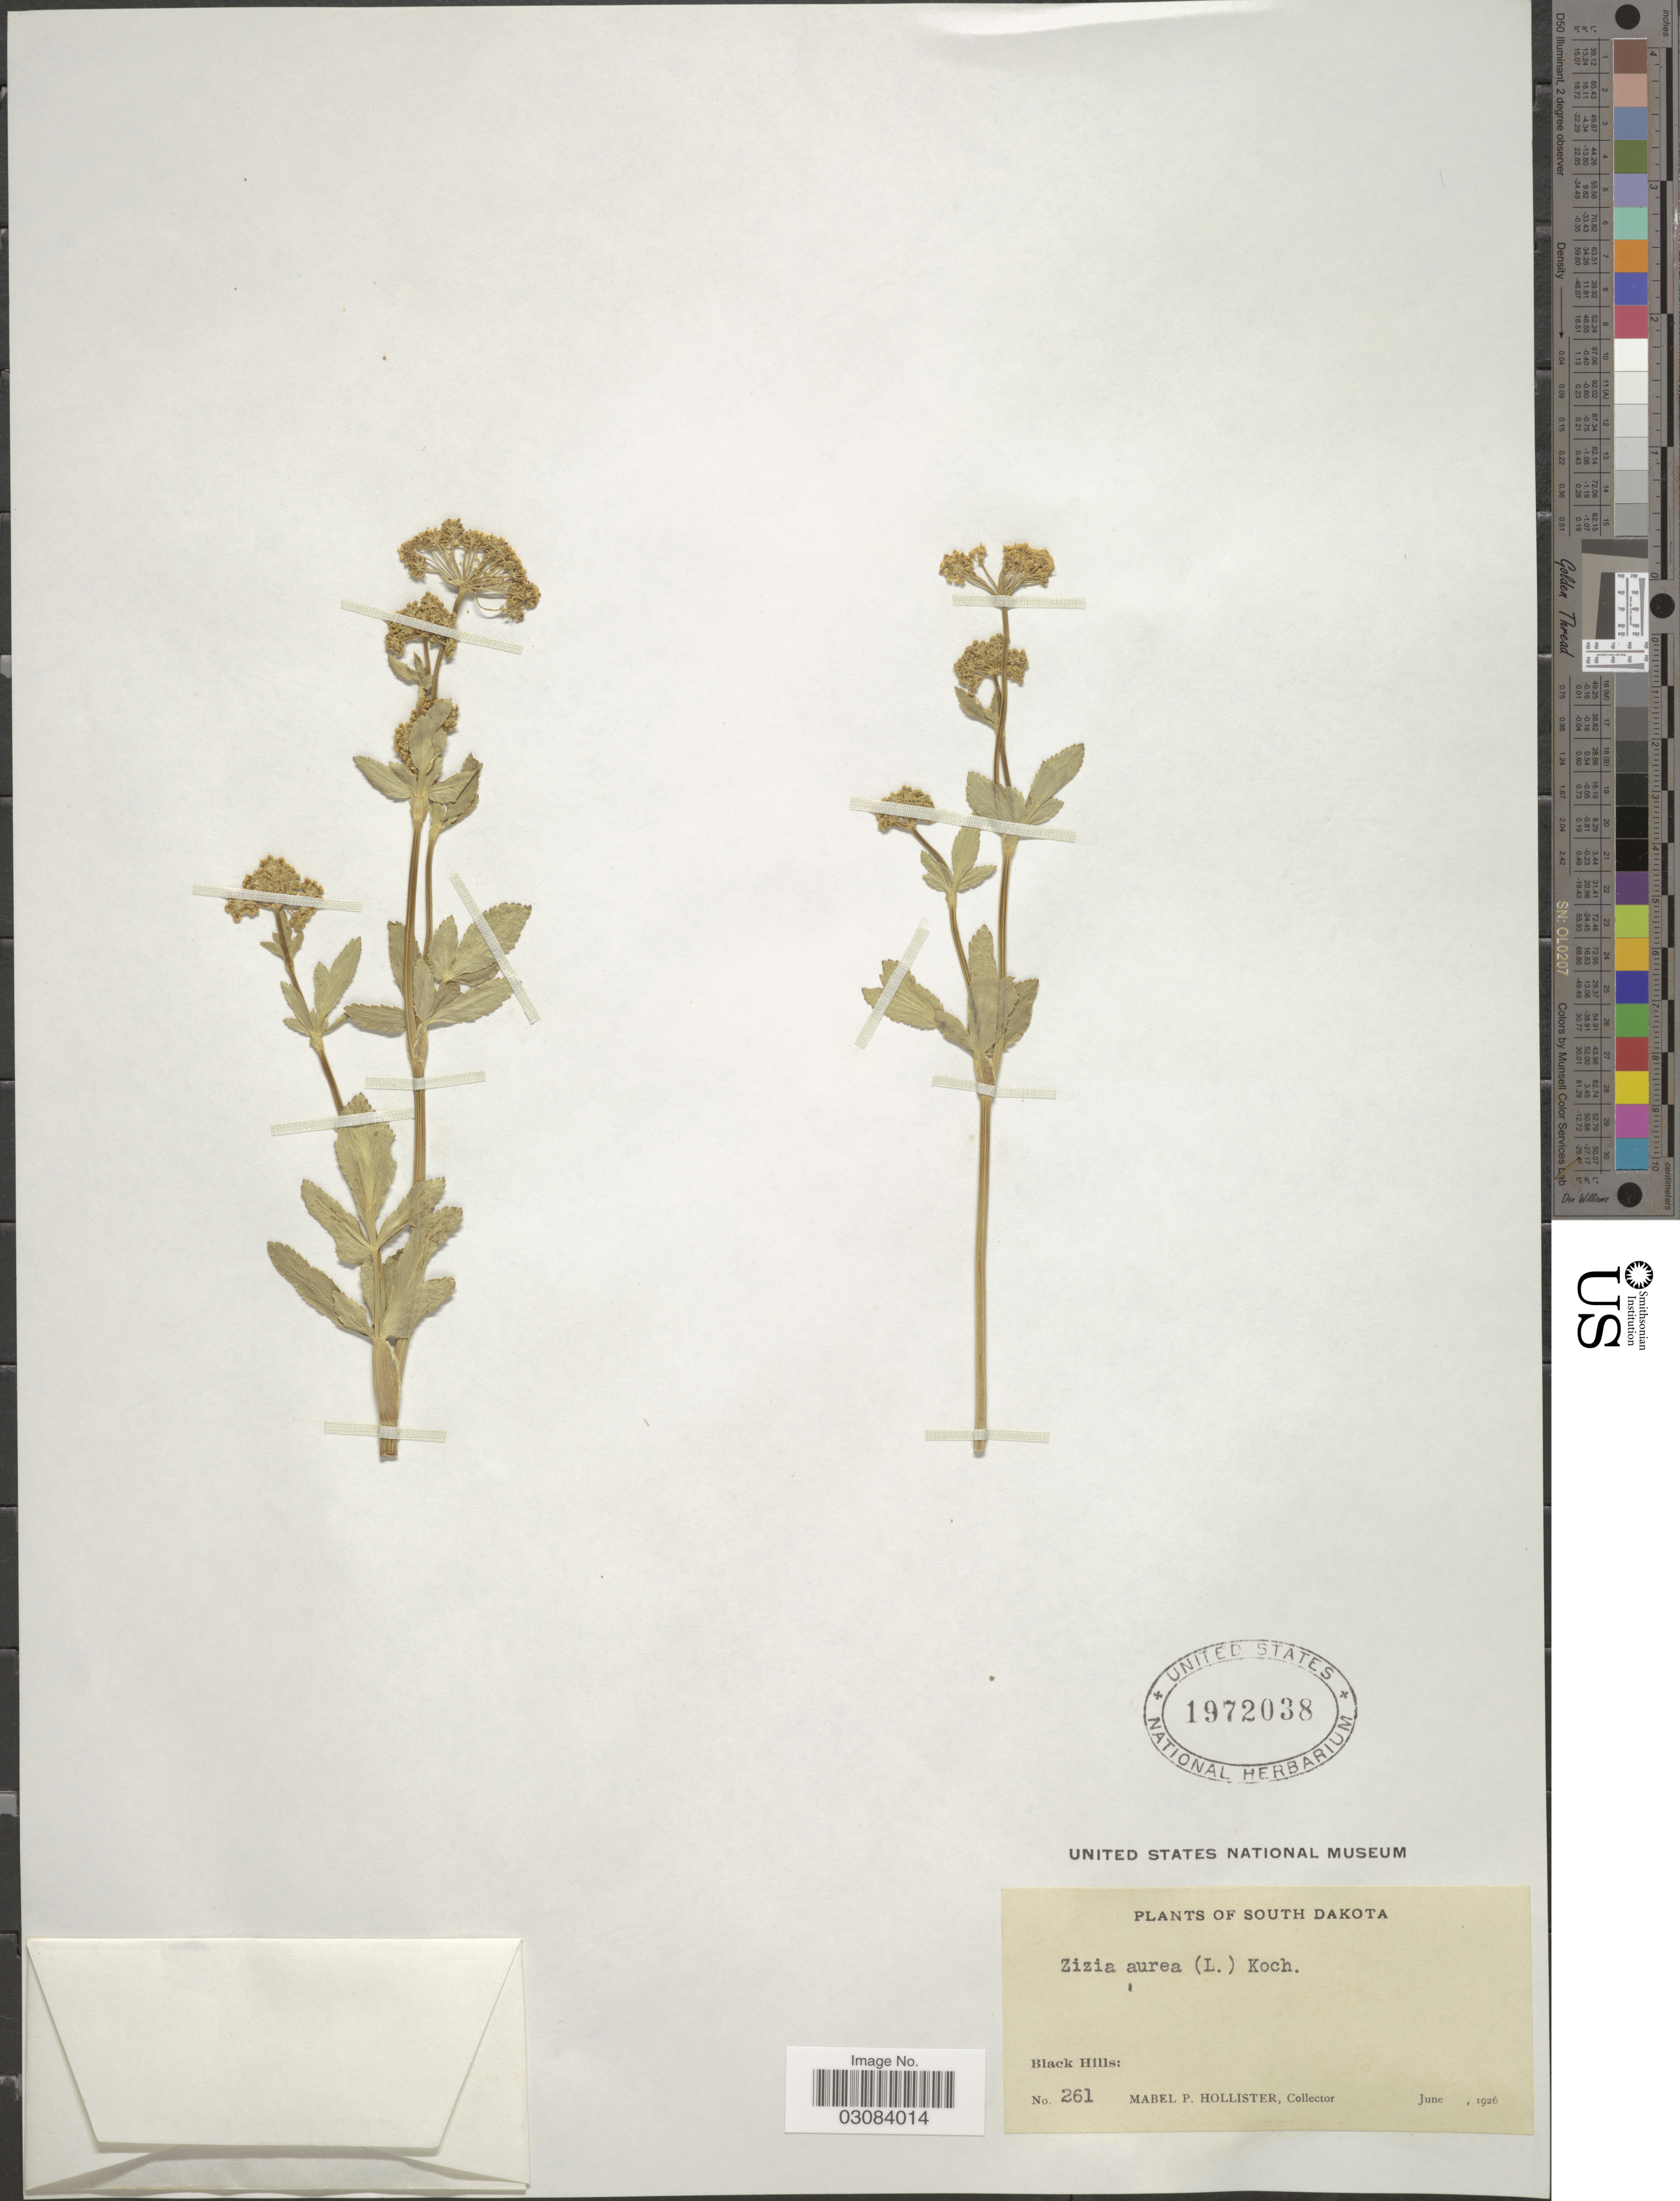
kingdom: Plantae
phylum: Tracheophyta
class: Magnoliopsida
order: Apiales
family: Apiaceae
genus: Zizia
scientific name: Zizia aurea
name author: (L.) Koch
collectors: M. Hollister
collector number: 261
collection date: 1926-06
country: United States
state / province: South Dakota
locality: Black Hills.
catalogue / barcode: US 1972038